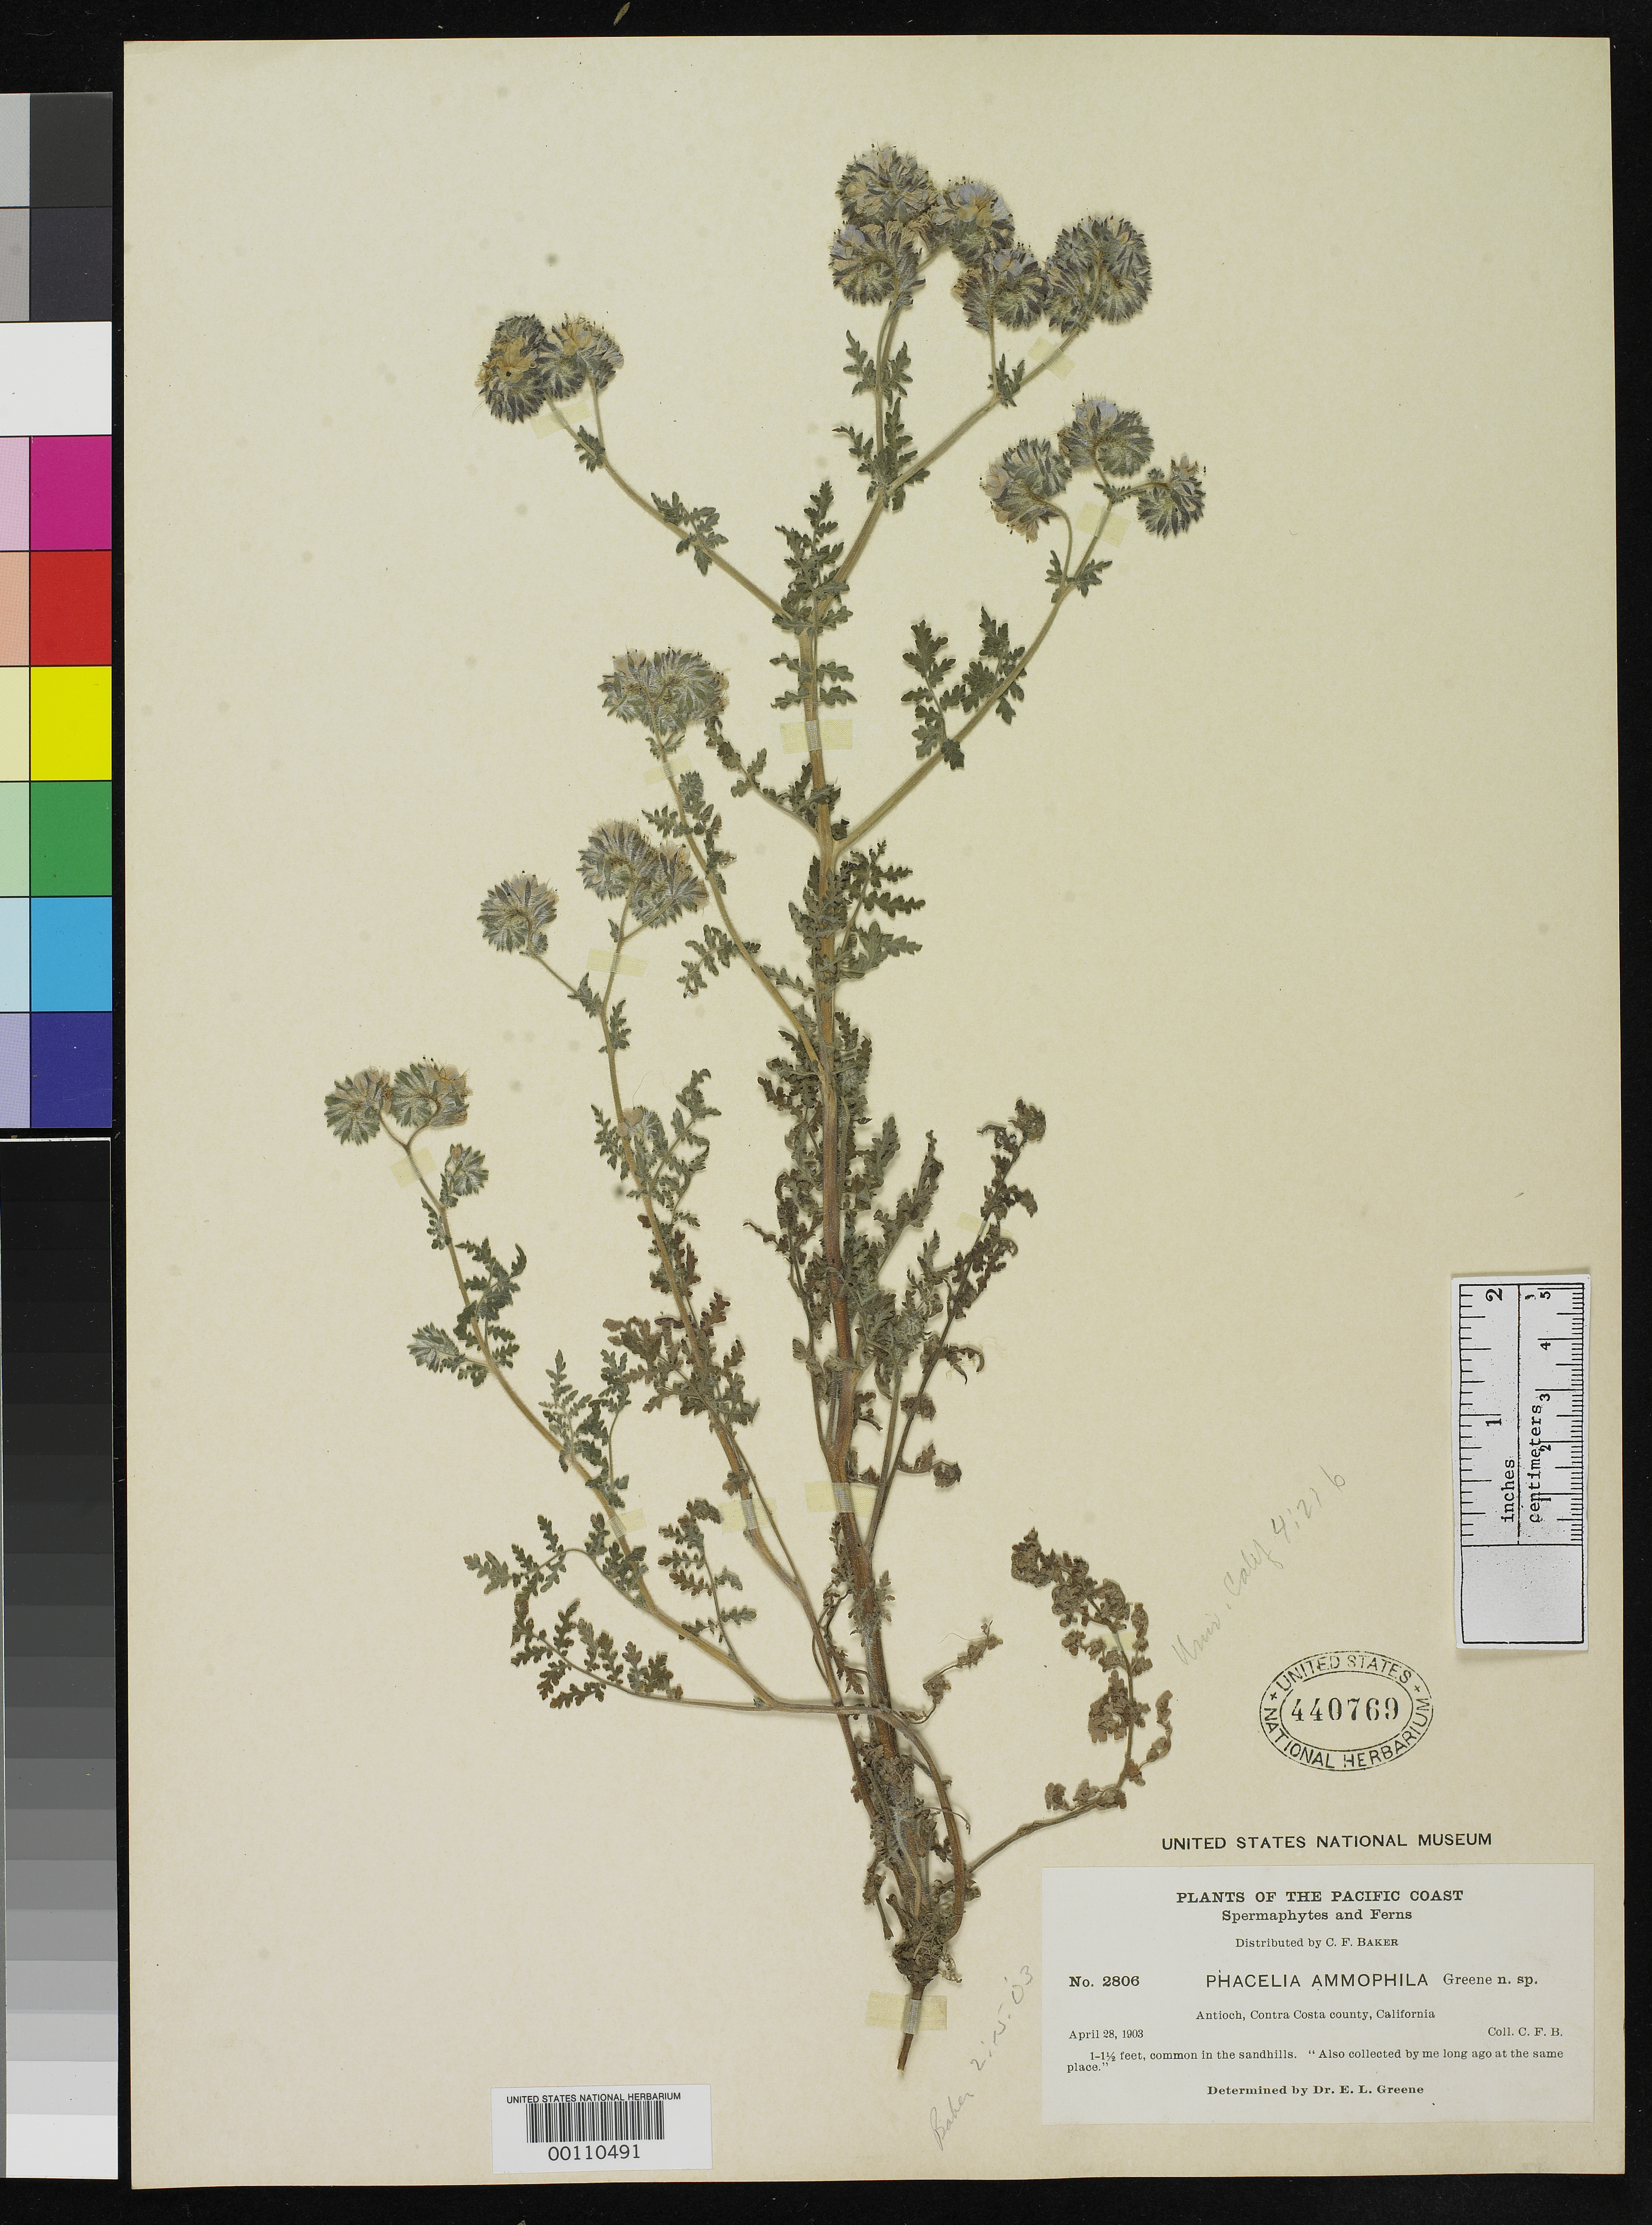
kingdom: Plantae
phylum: Tracheophyta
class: Magnoliopsida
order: Boraginales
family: Hydrophyllaceae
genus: Phacelia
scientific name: Phacelia ammophila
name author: Greene in C.F. Baker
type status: Type Fragment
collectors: C. F. Baker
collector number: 2806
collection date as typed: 28 Apr 1903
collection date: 1903-04-28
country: United States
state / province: California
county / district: Contra Costa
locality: Antioch.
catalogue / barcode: US 440769